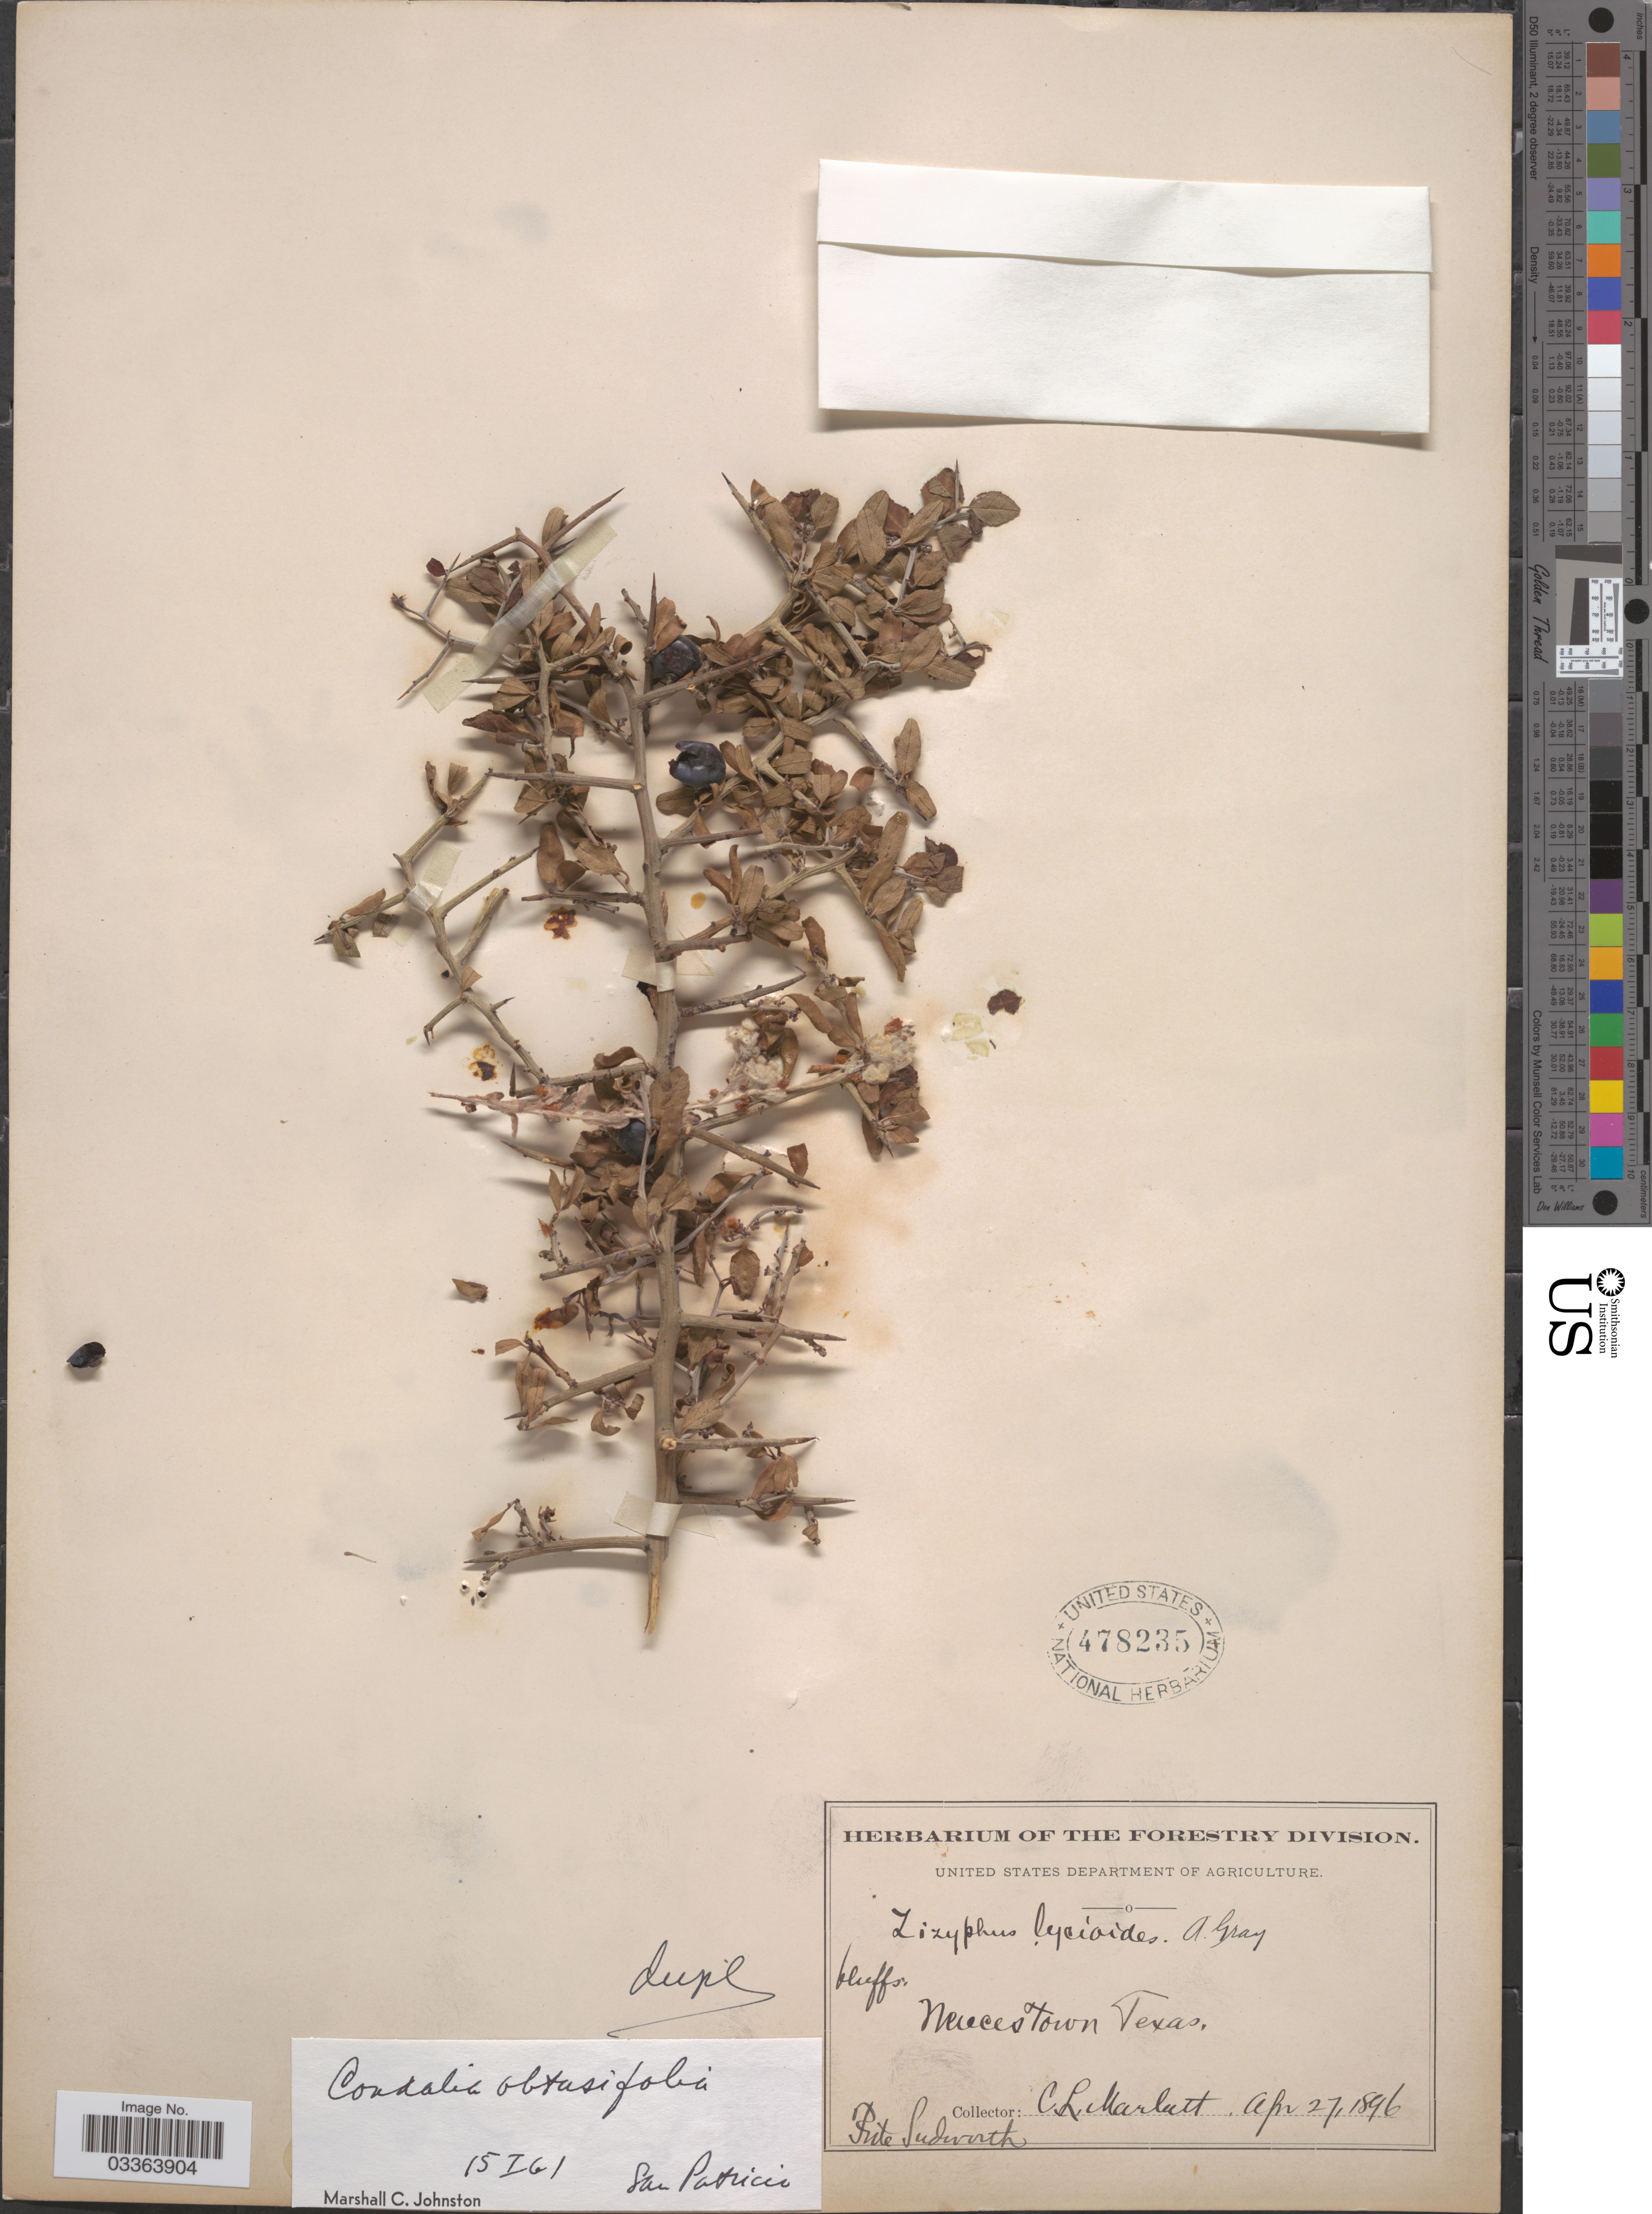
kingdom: Plantae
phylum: Tracheophyta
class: Magnoliopsida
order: Rosales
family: Rhamnaceae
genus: Sarcomphalus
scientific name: Sarcomphalus obtusifolius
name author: (Hook. ex Torr. & A. Gray) Hauenschild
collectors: C. Marlatt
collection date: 1896-04-27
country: United States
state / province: Texas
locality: Neucestown.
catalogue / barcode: US 478235